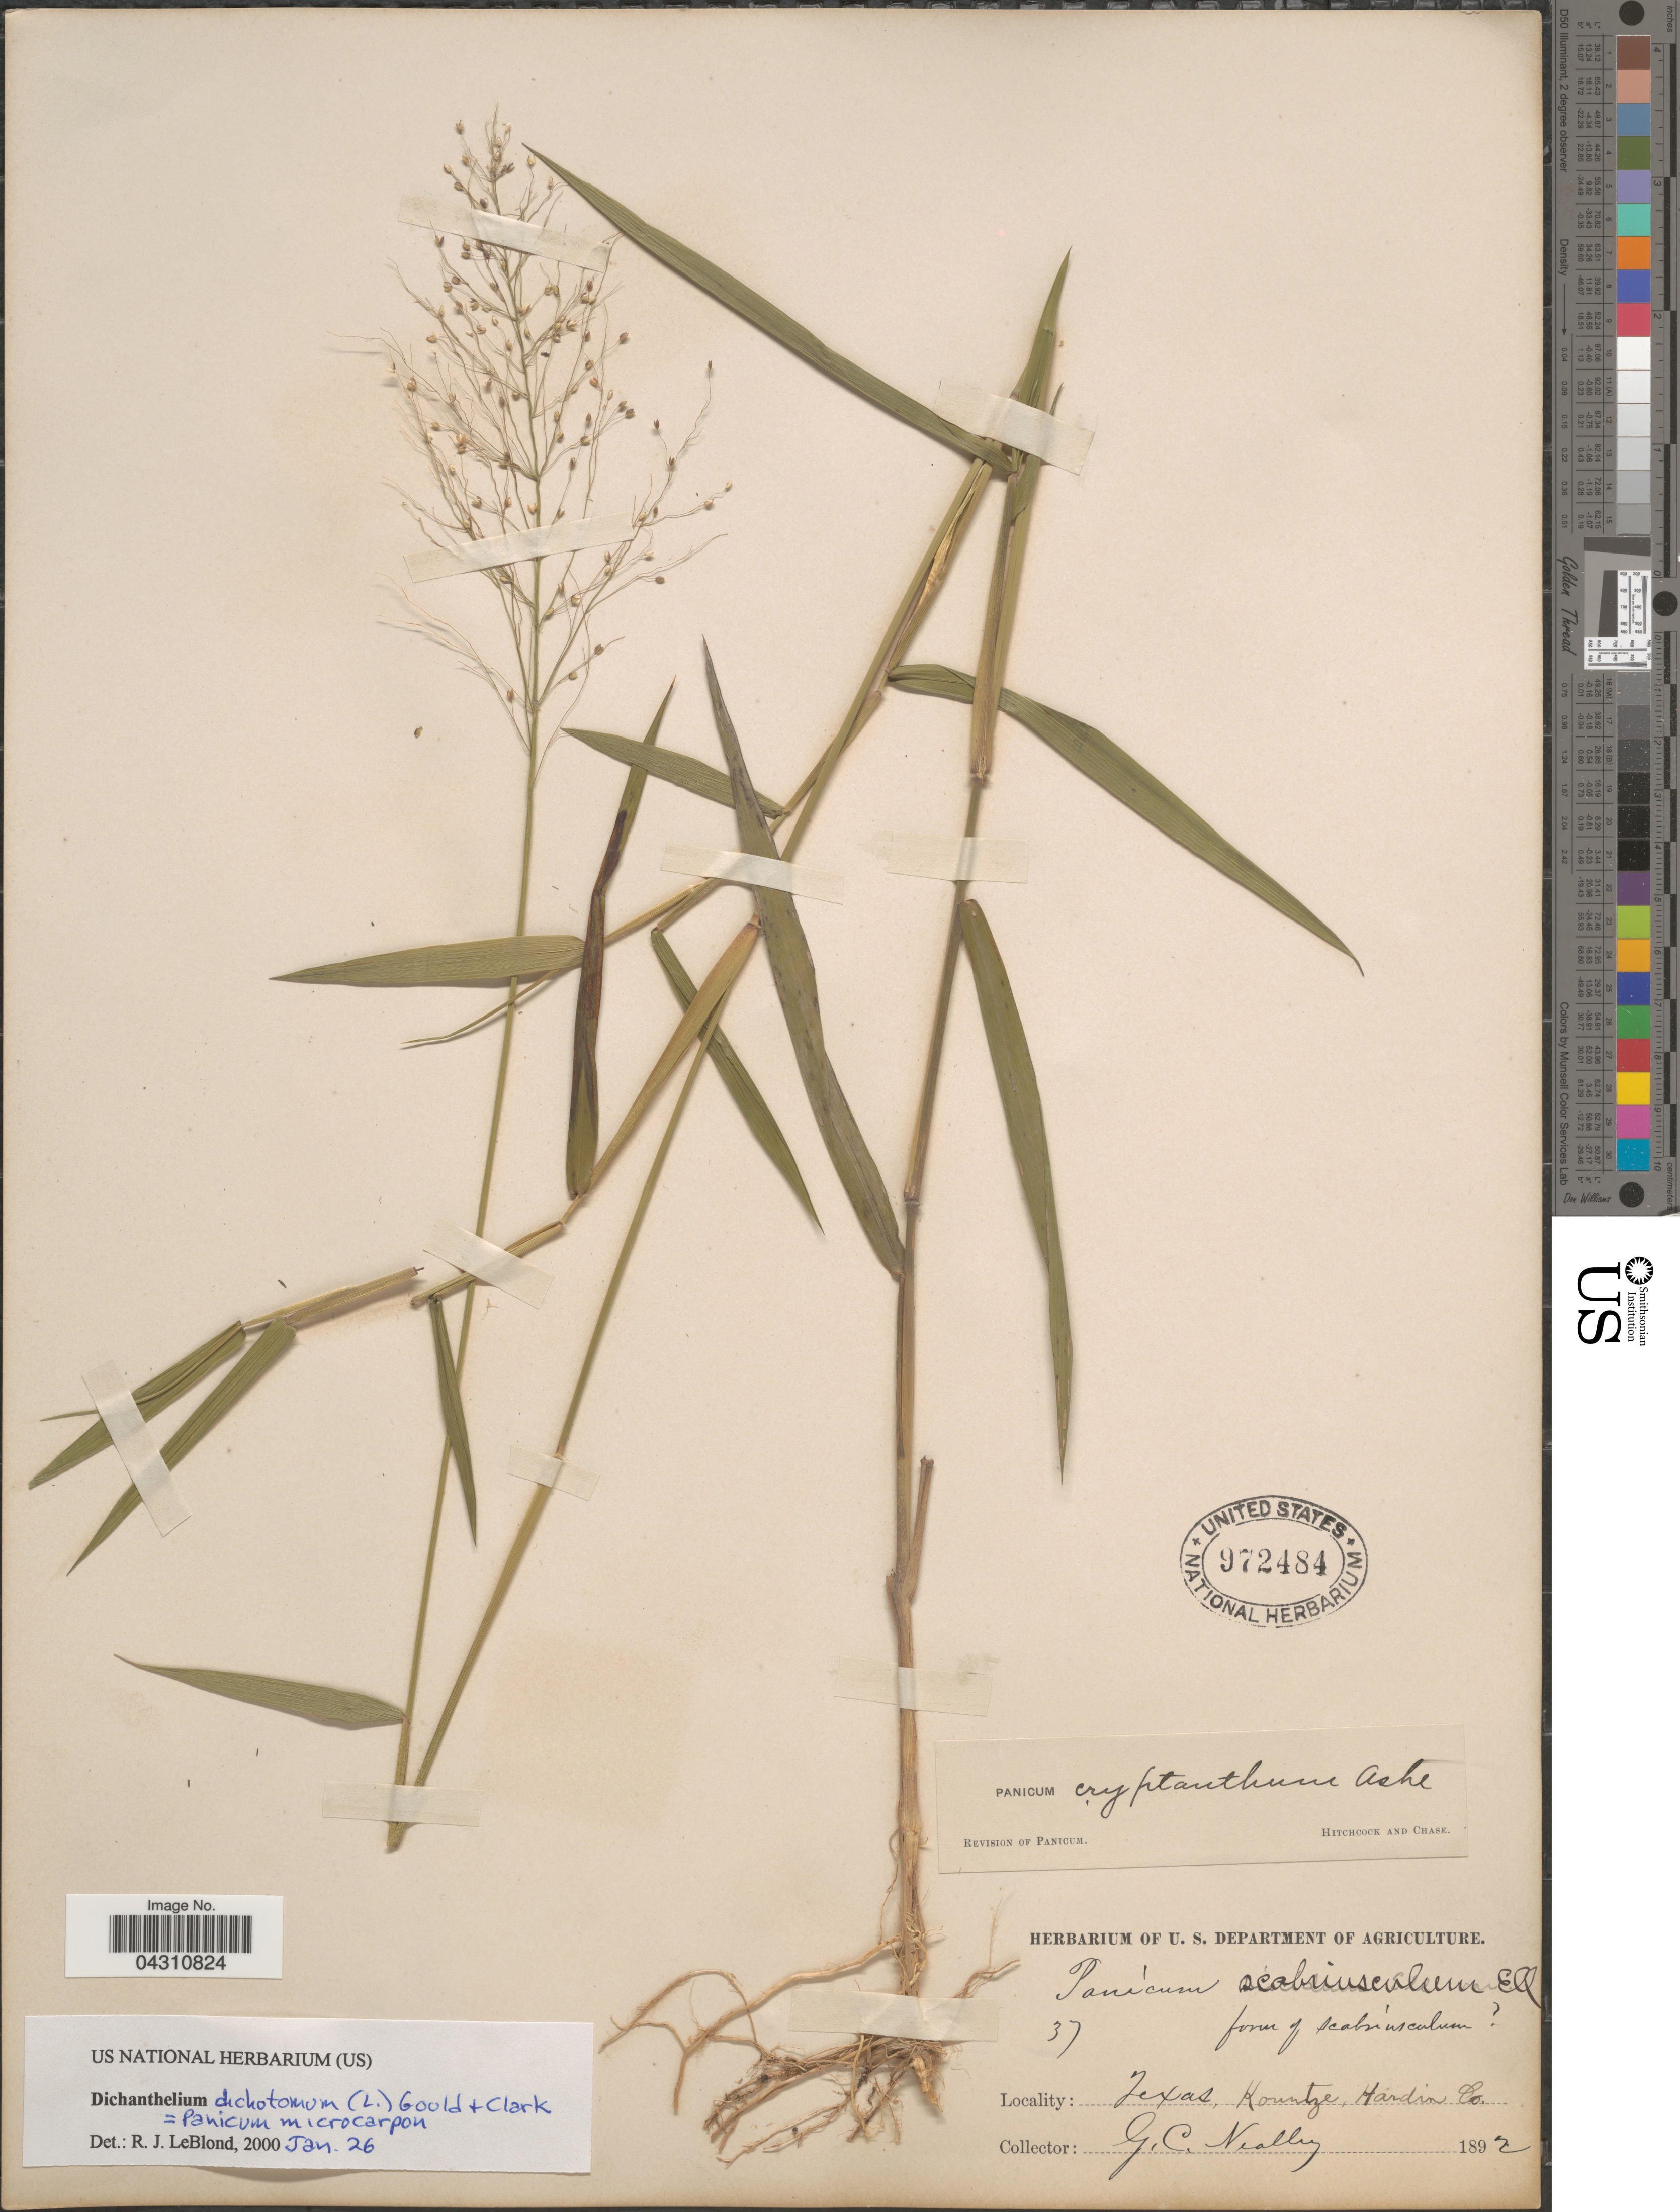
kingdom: Plantae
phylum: Tracheophyta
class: Liliopsida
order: Poales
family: Poaceae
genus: Dichanthelium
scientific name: Dichanthelium scabriusculum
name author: (Elliott) Gould & C.A. Clark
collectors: G. Neally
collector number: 37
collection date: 1892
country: United States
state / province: Texas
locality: Kountze, Hardin Co.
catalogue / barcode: US 972484